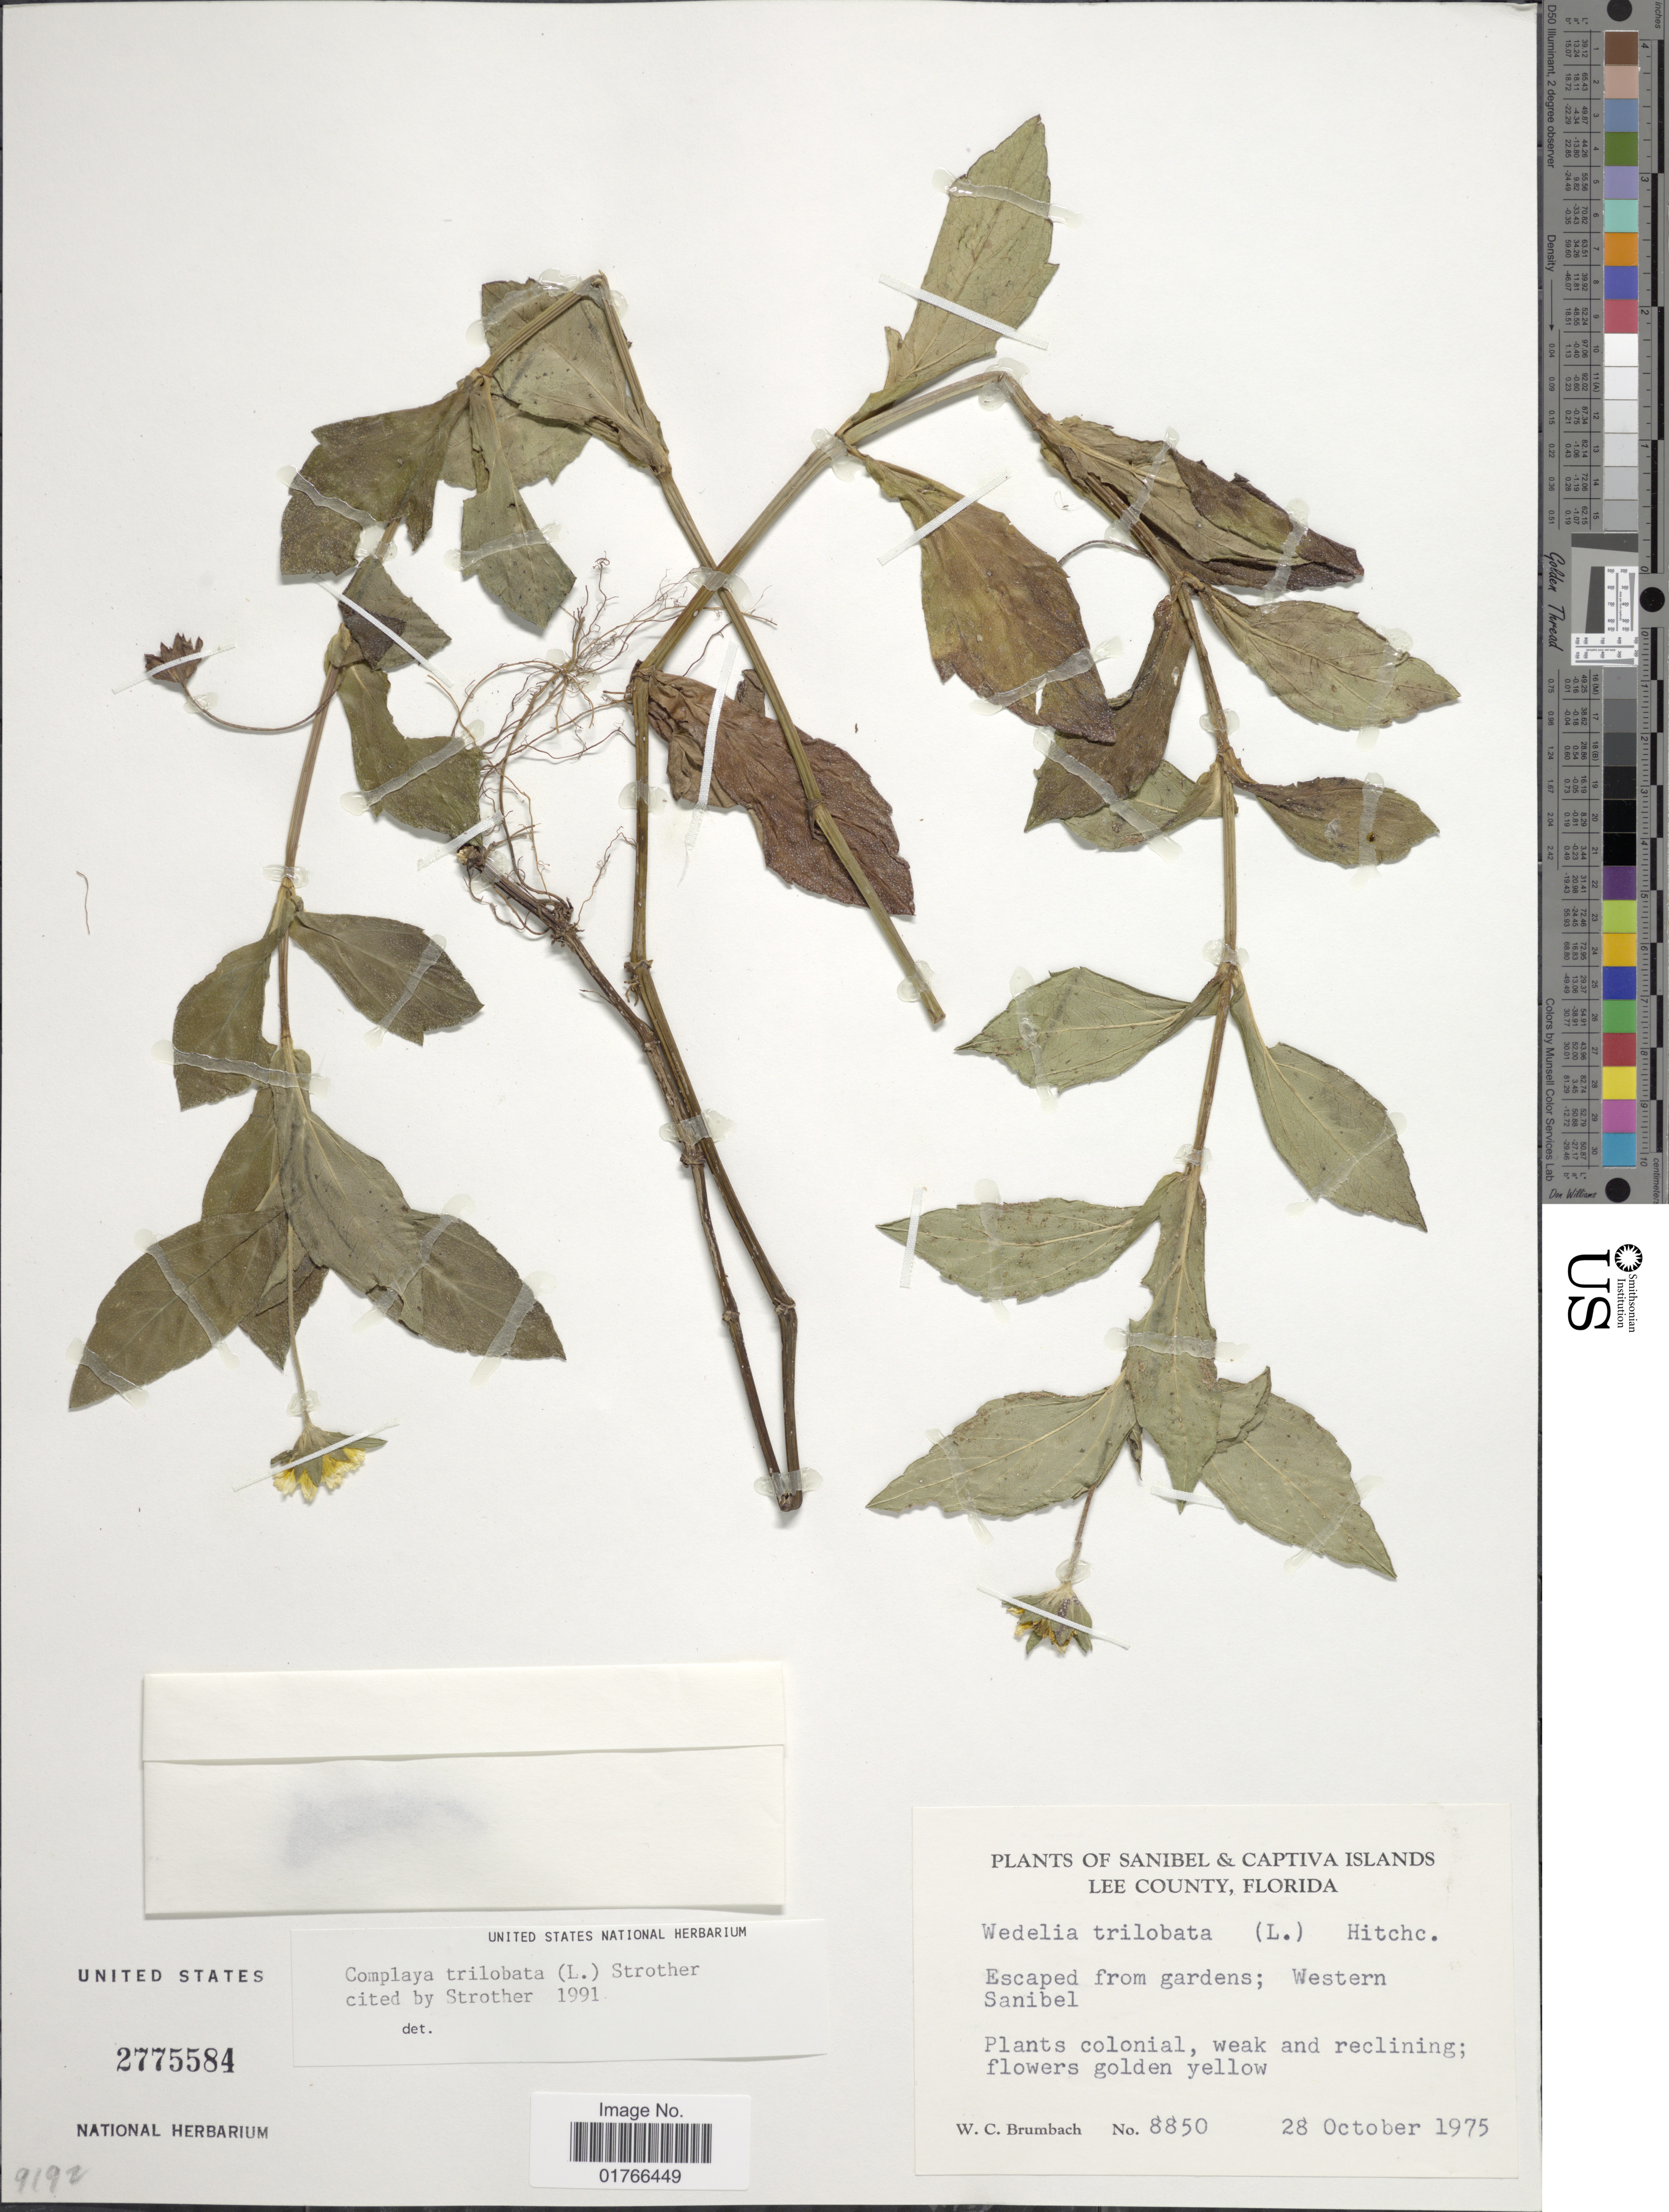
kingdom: Plantae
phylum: Tracheophyta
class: Magnoliopsida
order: Asterales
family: Asteraceae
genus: Sphagneticola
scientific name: Sphagneticola trilobata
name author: (L.) Pruski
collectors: W. C. Brumbach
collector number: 8850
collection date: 1975-10-28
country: United States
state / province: Florida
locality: Sanibel & Captiva Islands, Lee County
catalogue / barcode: US 2775584